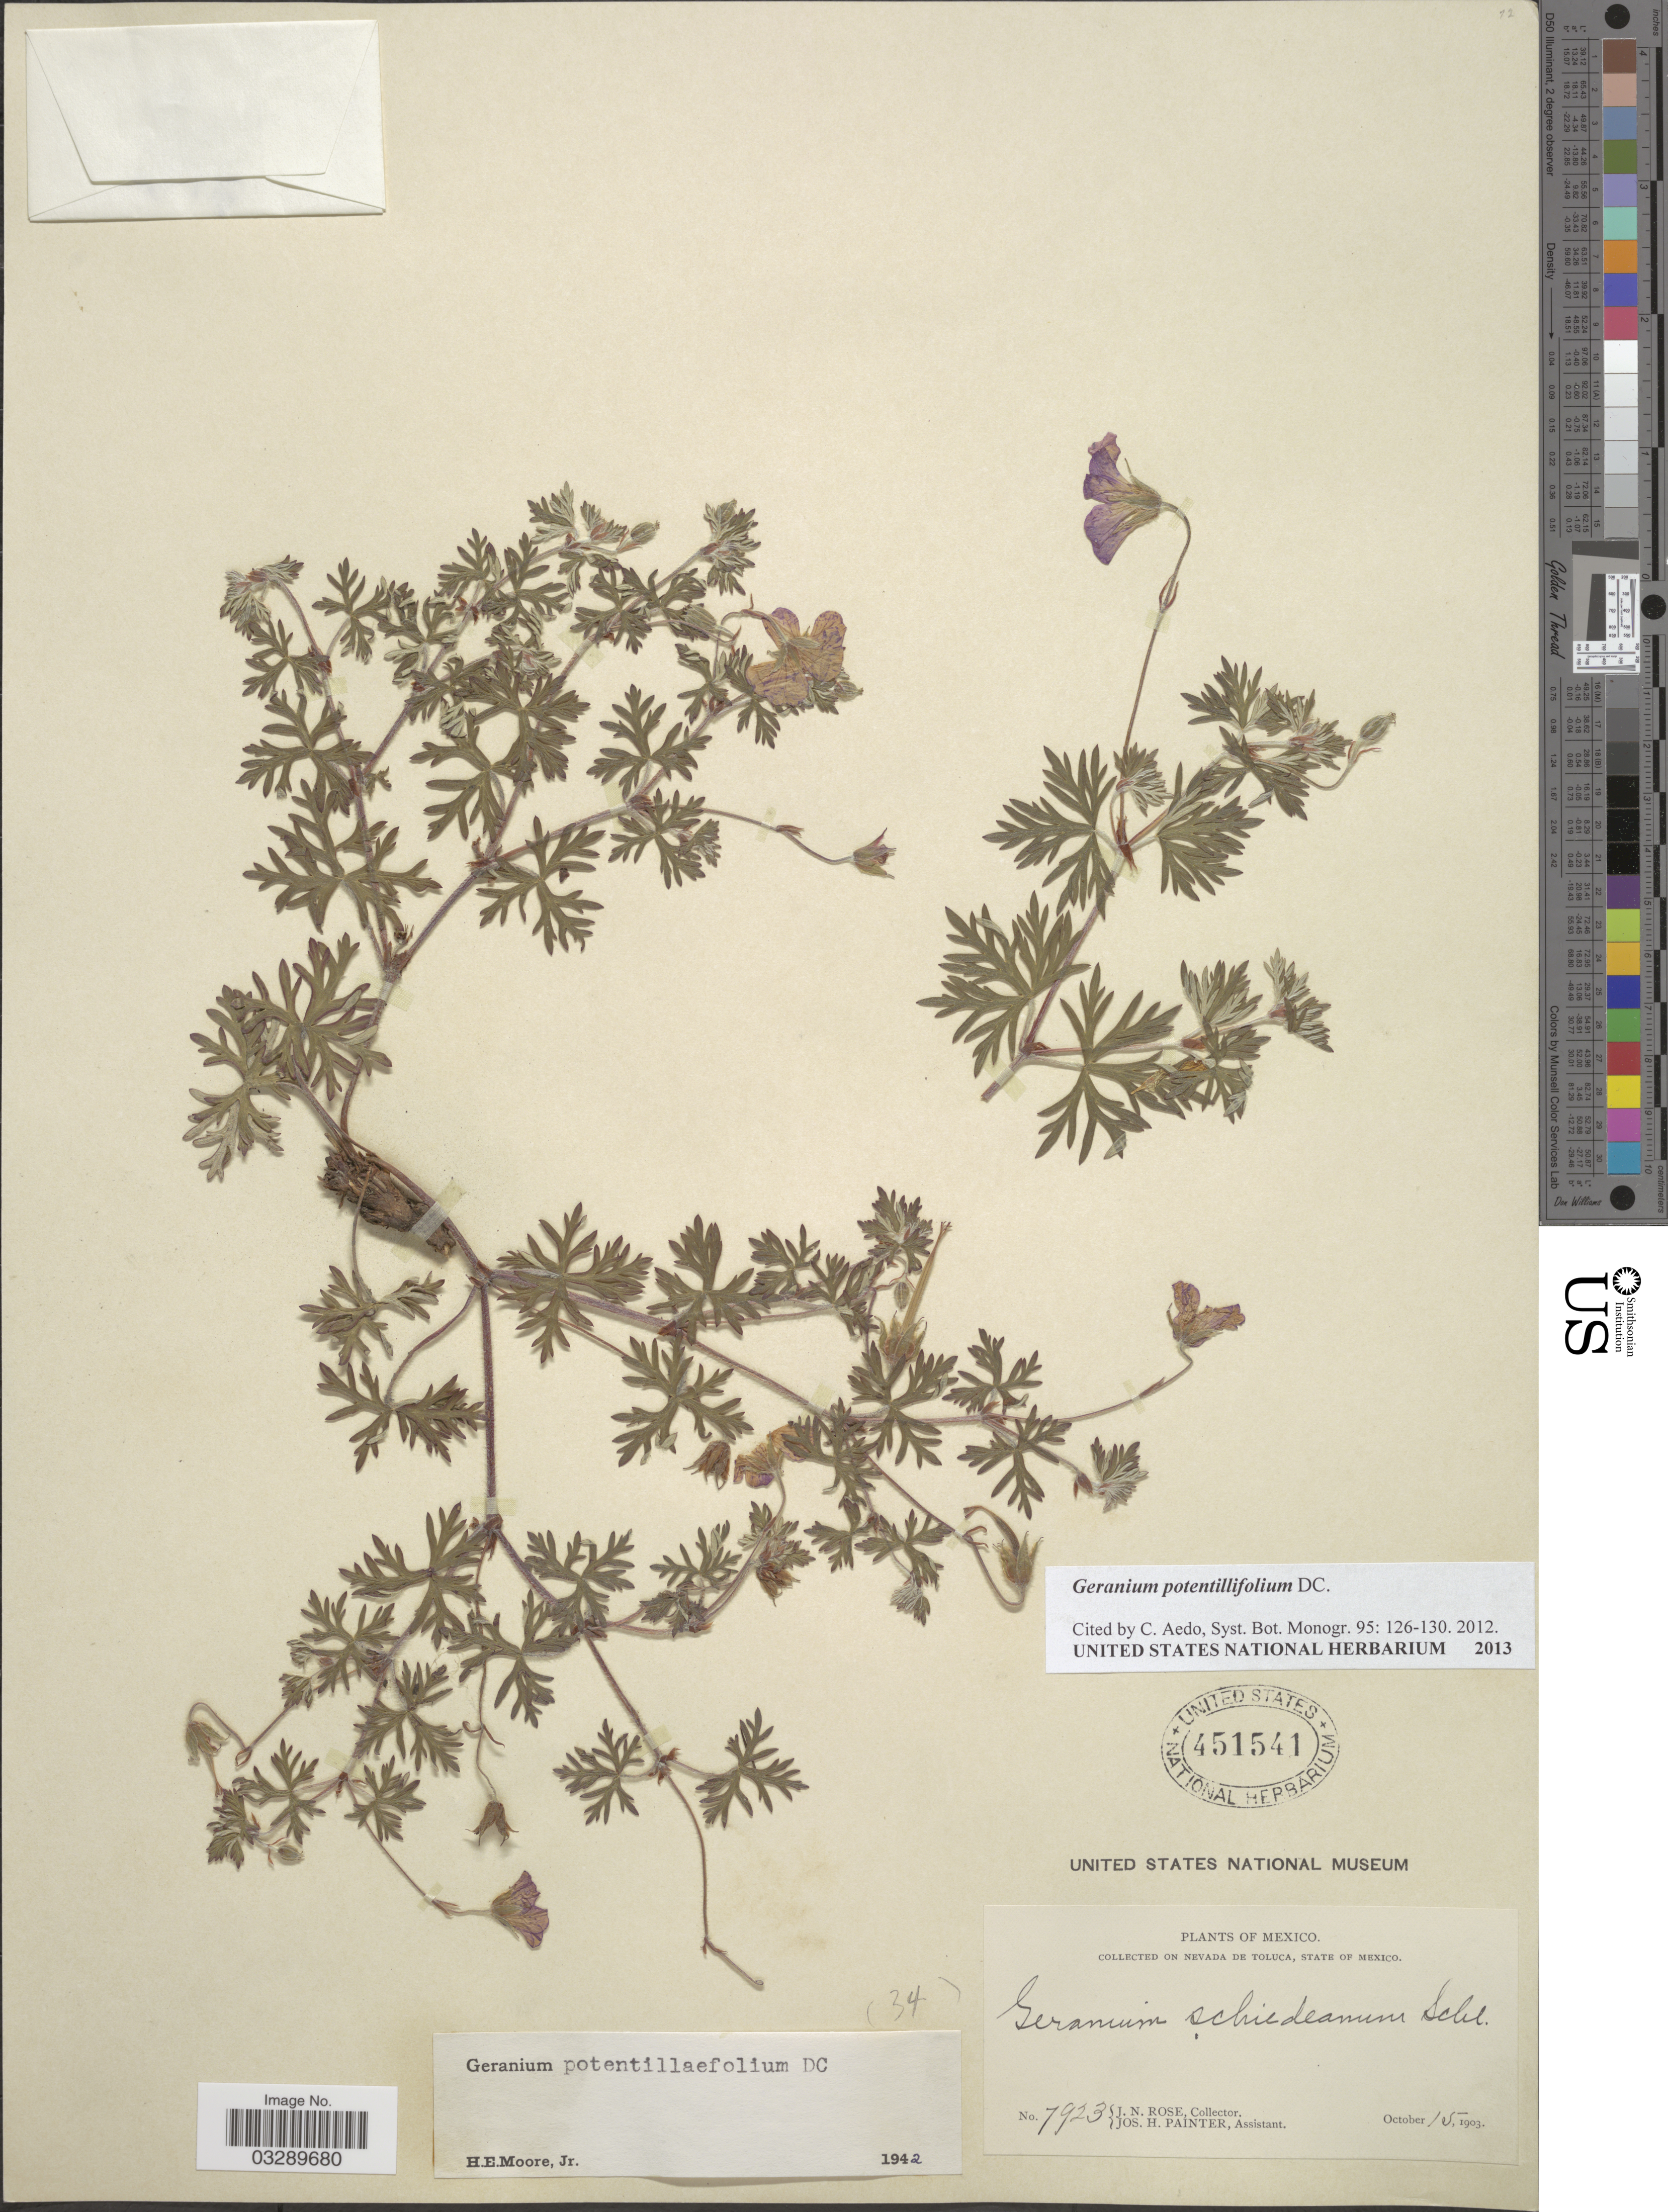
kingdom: Plantae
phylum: Tracheophyta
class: Magnoliopsida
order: Geraniales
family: Geraniaceae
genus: Geranium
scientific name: Geranium pontentillifolium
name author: DC.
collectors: J. N. Rose & J. H. Painter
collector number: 7923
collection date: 1903-10-15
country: Mexico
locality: On Nevada de Toluca.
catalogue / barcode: US 451541